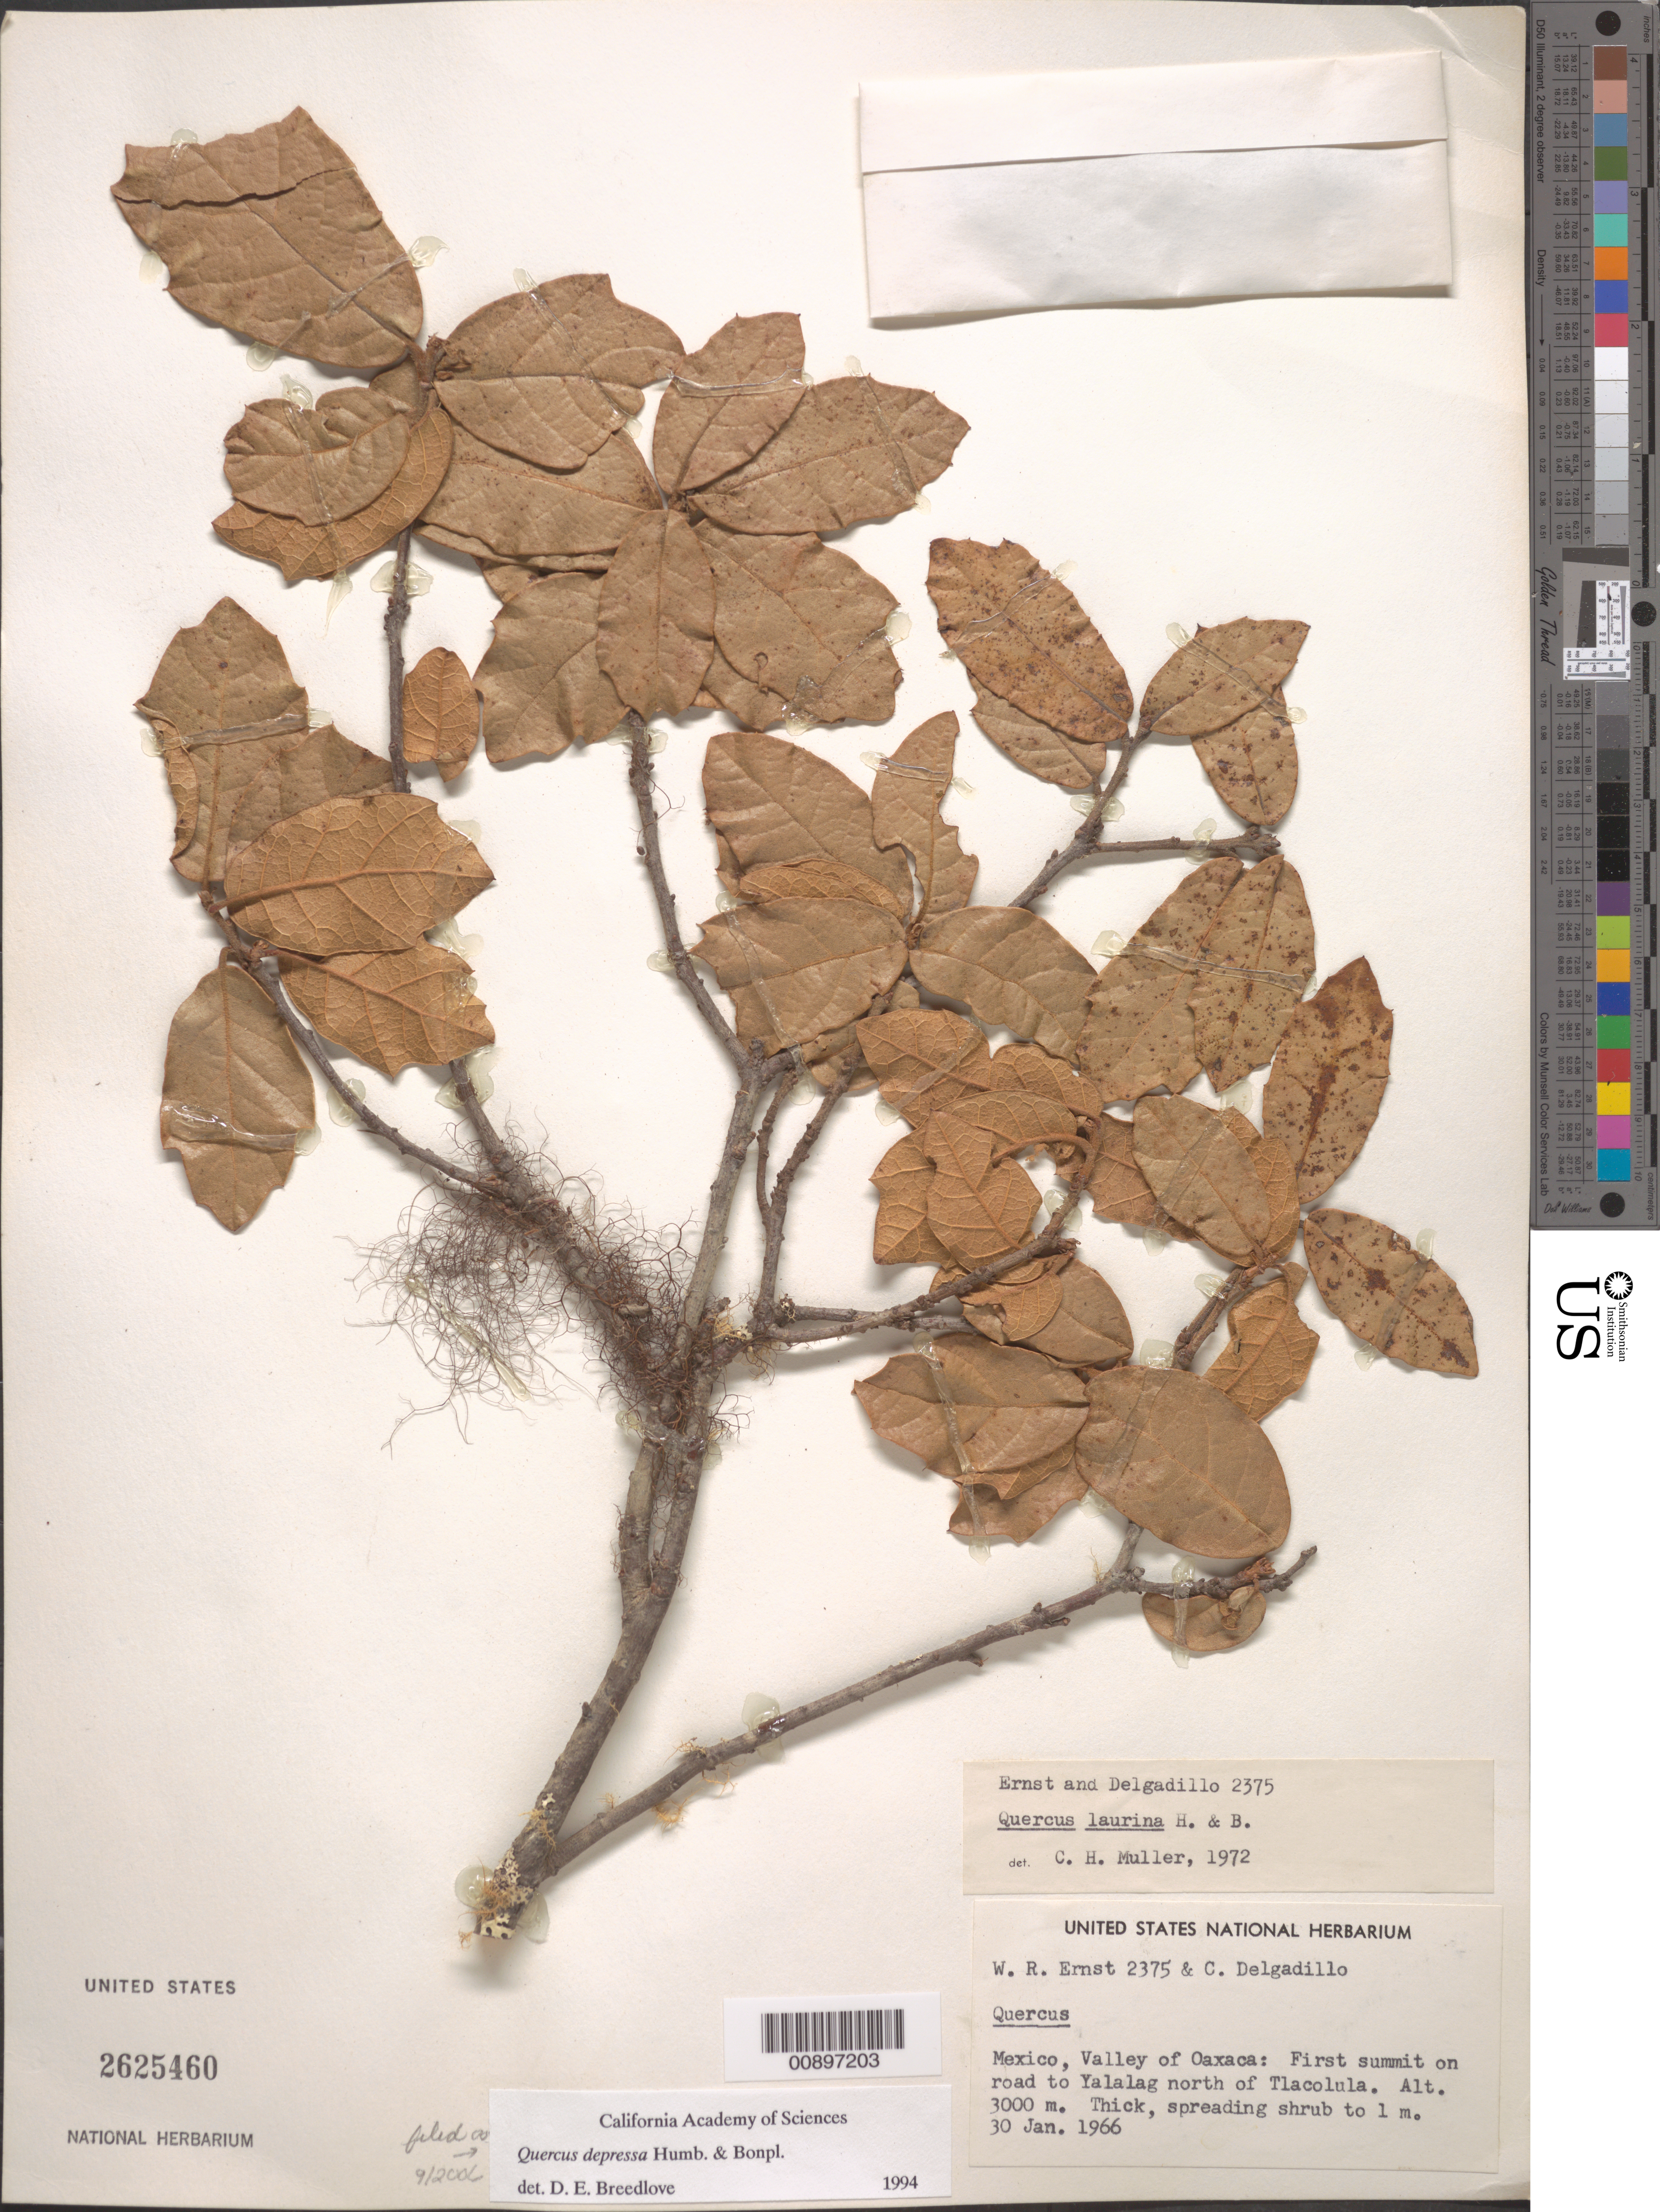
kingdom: Plantae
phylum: Tracheophyta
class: Magnoliopsida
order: Fagales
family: Fagaceae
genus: Quercus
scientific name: Quercus depressa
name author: Humb. & Bonpl.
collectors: W. R. Ernst & C. Delgadillo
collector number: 2375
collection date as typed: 30 Jan 1966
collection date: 1966-01-30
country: Mexico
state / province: Oaxaca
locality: Valley of Oaxaca: First summit on road to Yalalag north of Tlacolula.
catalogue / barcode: US 2625460